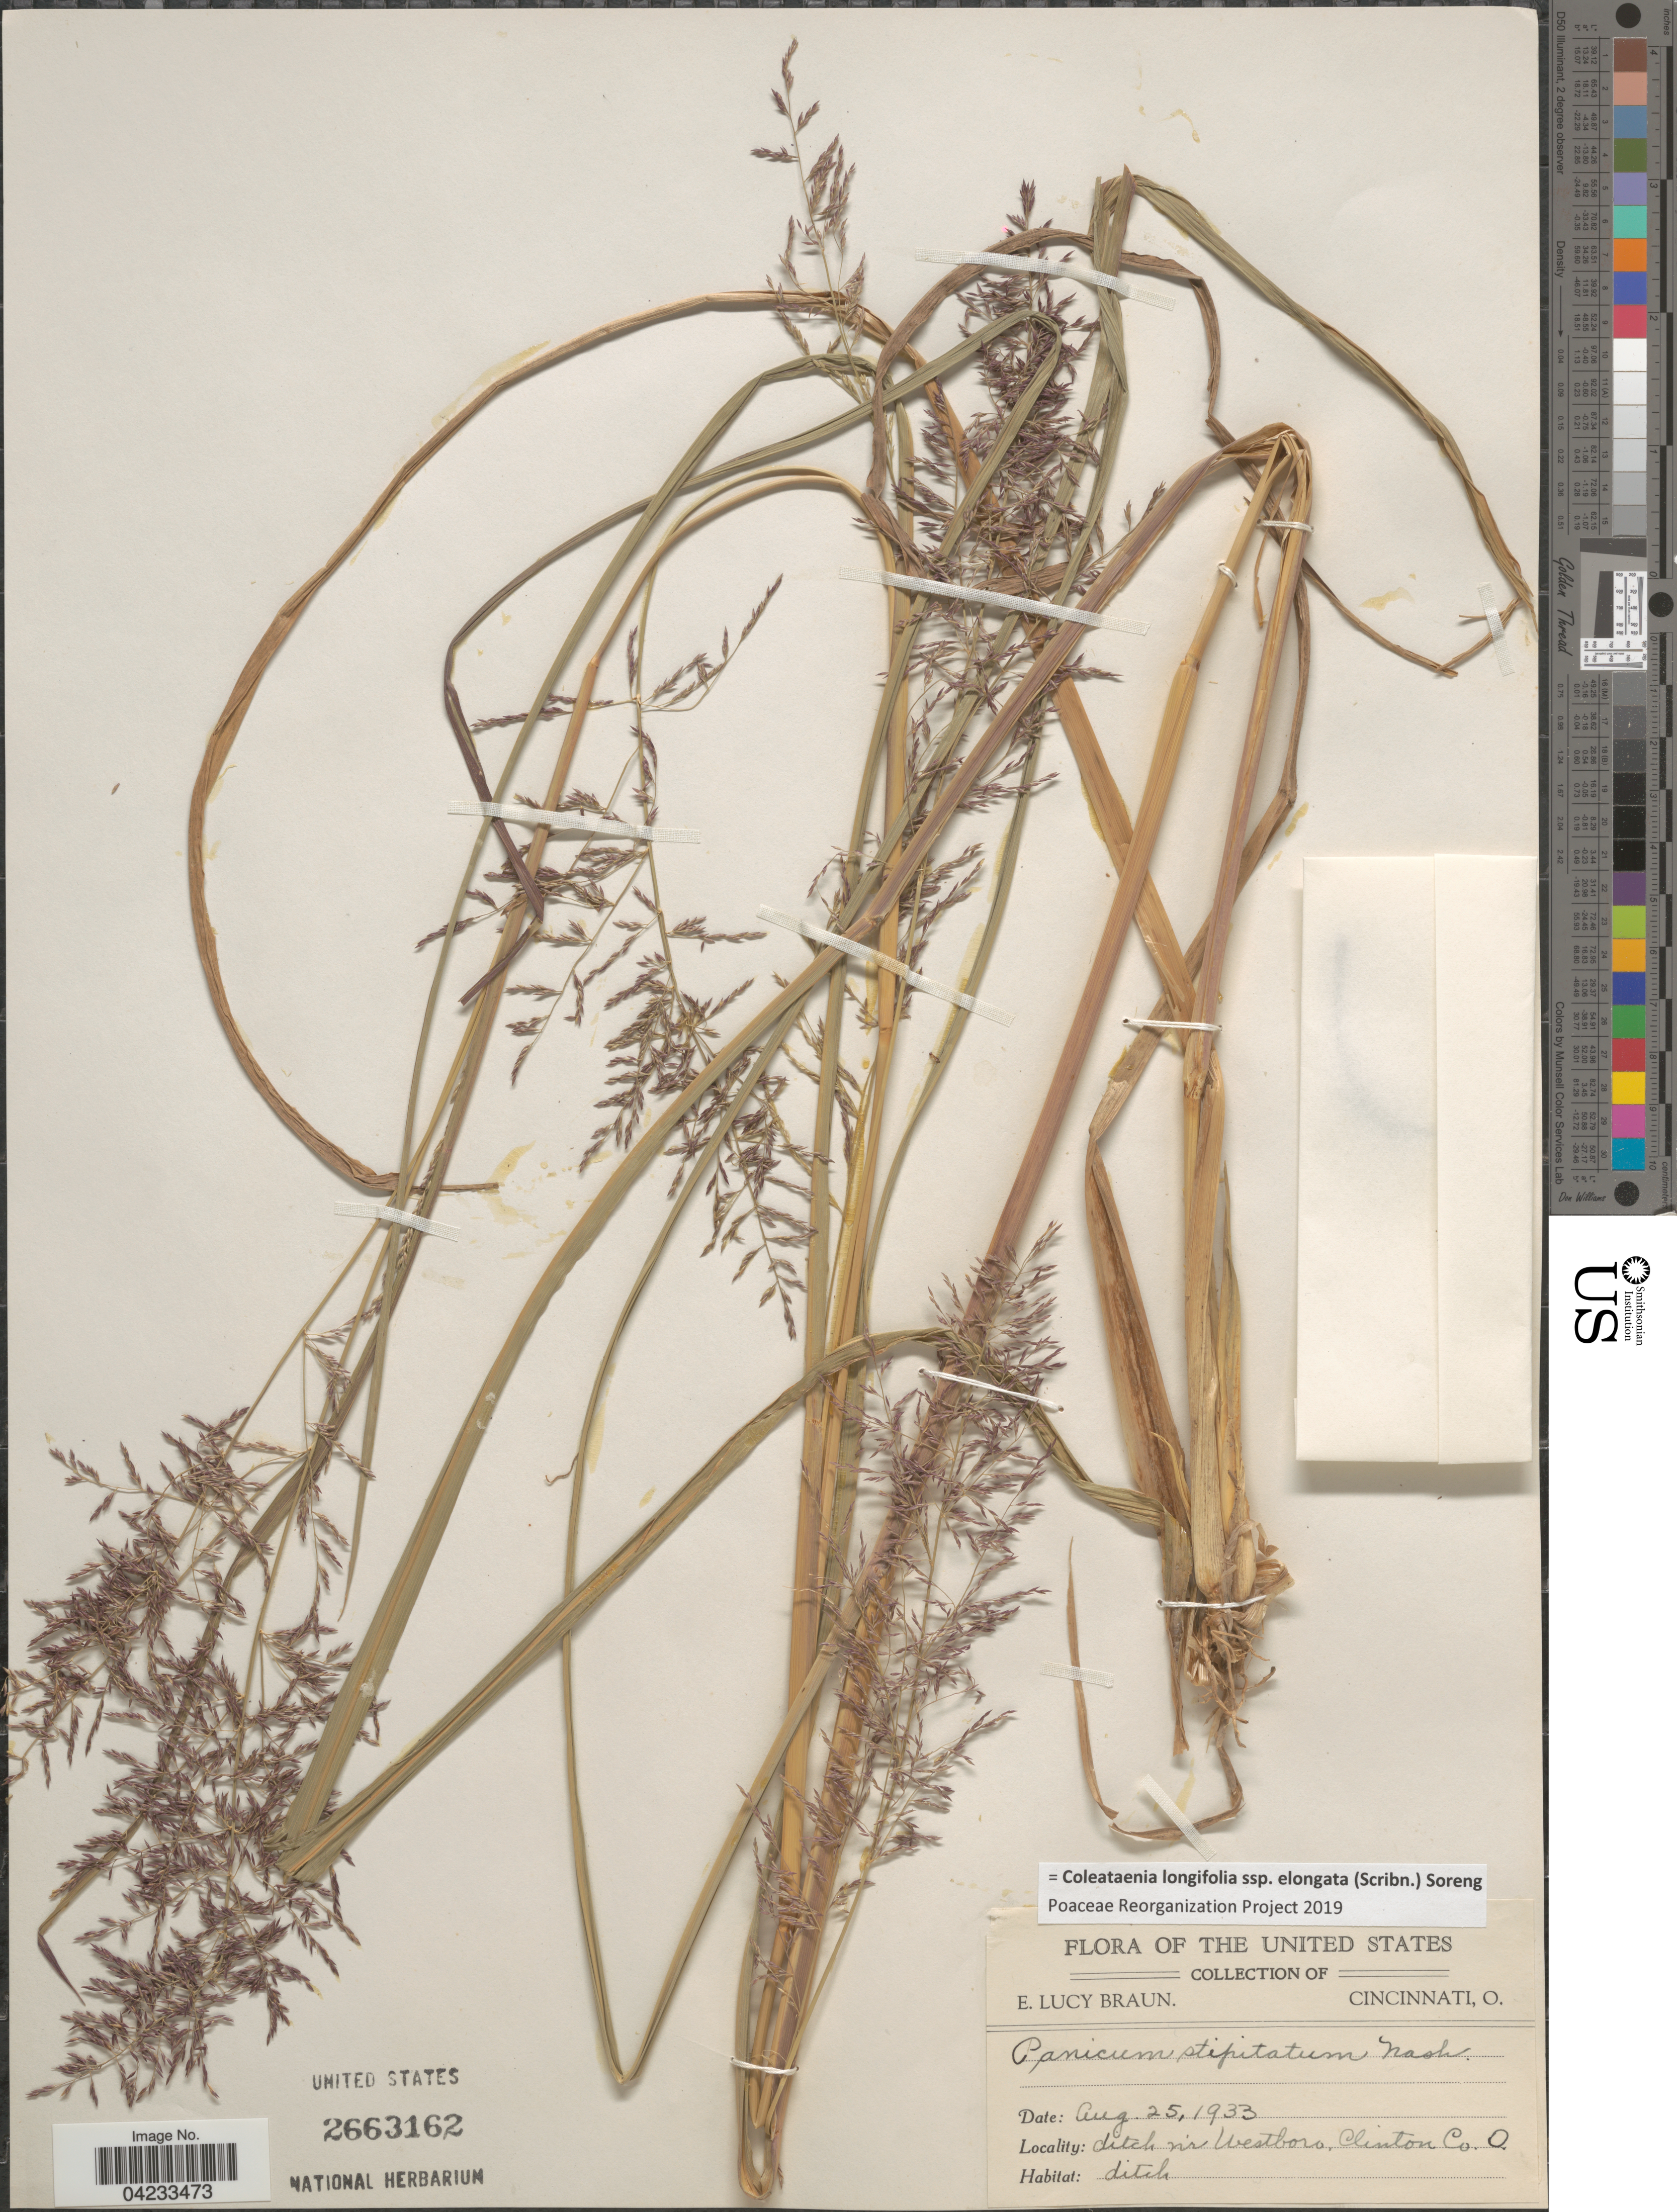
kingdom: Plantae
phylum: Tracheophyta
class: Liliopsida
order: Poales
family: Poaceae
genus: Coleataenia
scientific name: Coleataenia longifolia subsp. elongata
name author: (Scribn.) Soreng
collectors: E. L. Braun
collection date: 1933-08-25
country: United States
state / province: Ohio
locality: Ditch n'r Westboro, Clinton Co.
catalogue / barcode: US 2663162